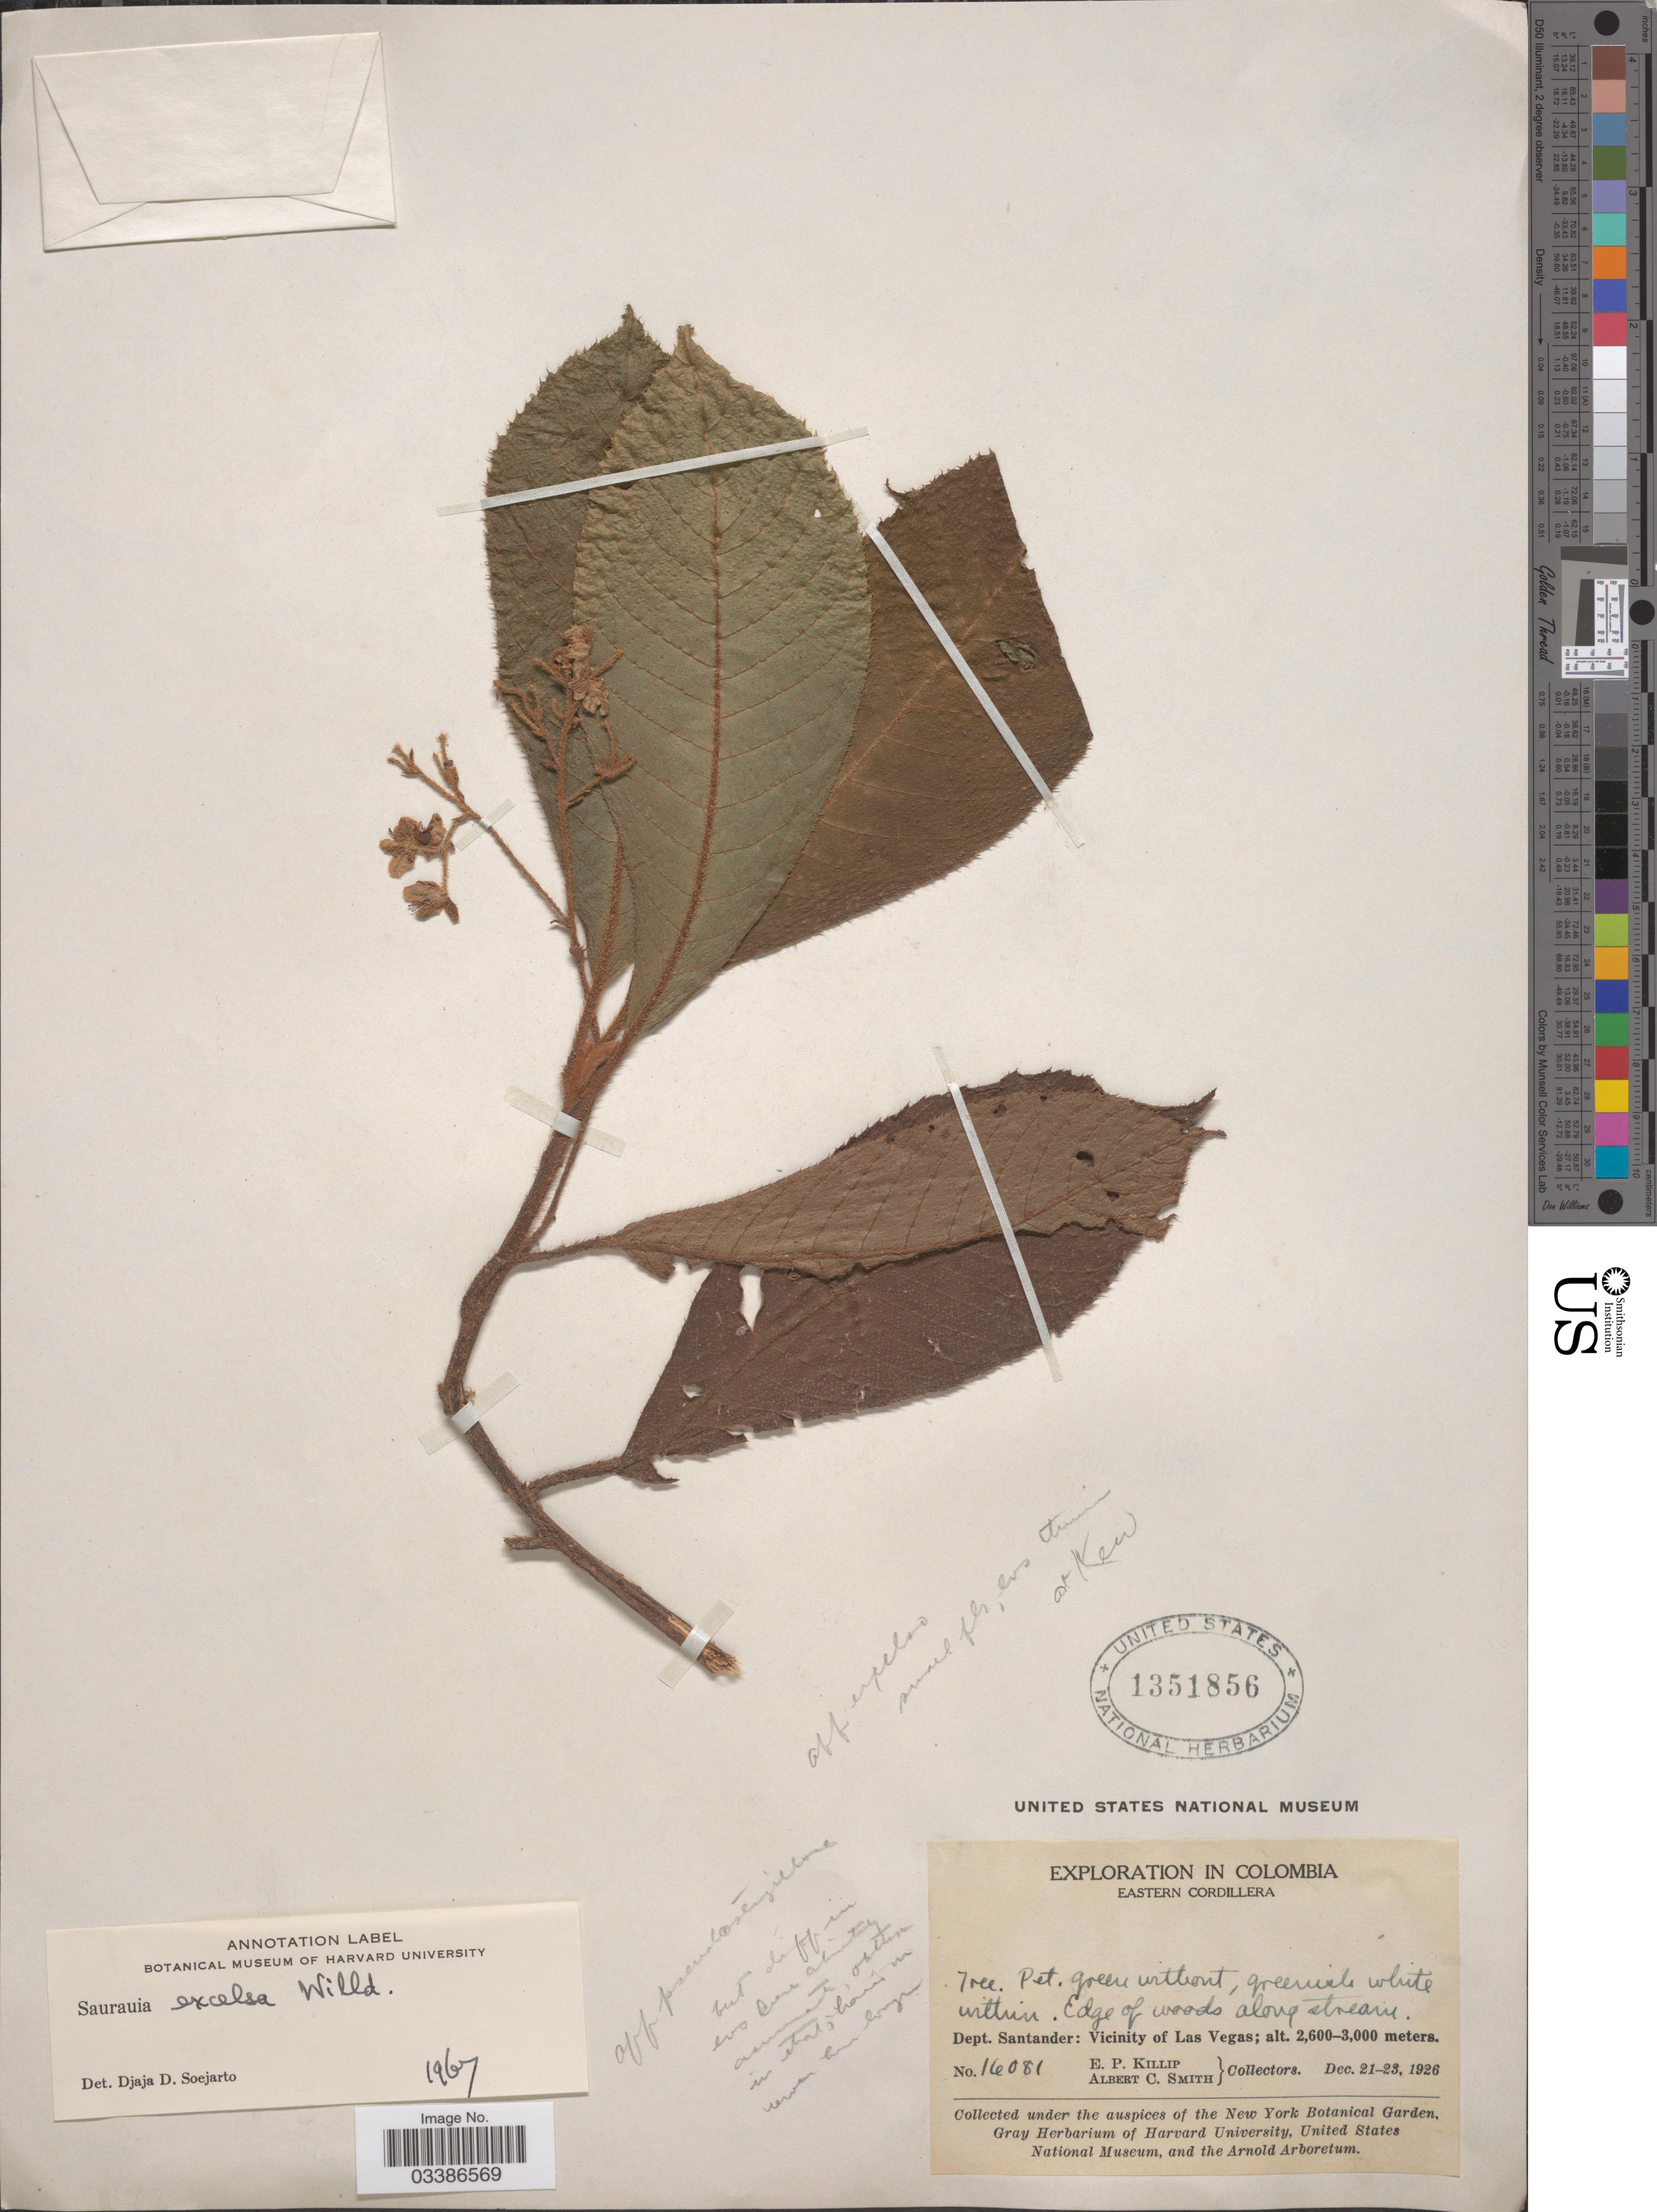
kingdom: Plantae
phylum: Tracheophyta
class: Magnoliopsida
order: Ericales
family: Actinidiaceae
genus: Saurauia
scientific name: Saurauia excelsa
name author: Willd.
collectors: E. P. Killip & A. C. Smith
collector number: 16081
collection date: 1926-12-21/1926-12-23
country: Colombia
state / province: Santander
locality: Eastern Cordillera. Dept. Santander: Vicinity of Las Vegas.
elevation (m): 2600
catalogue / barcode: US 1351856